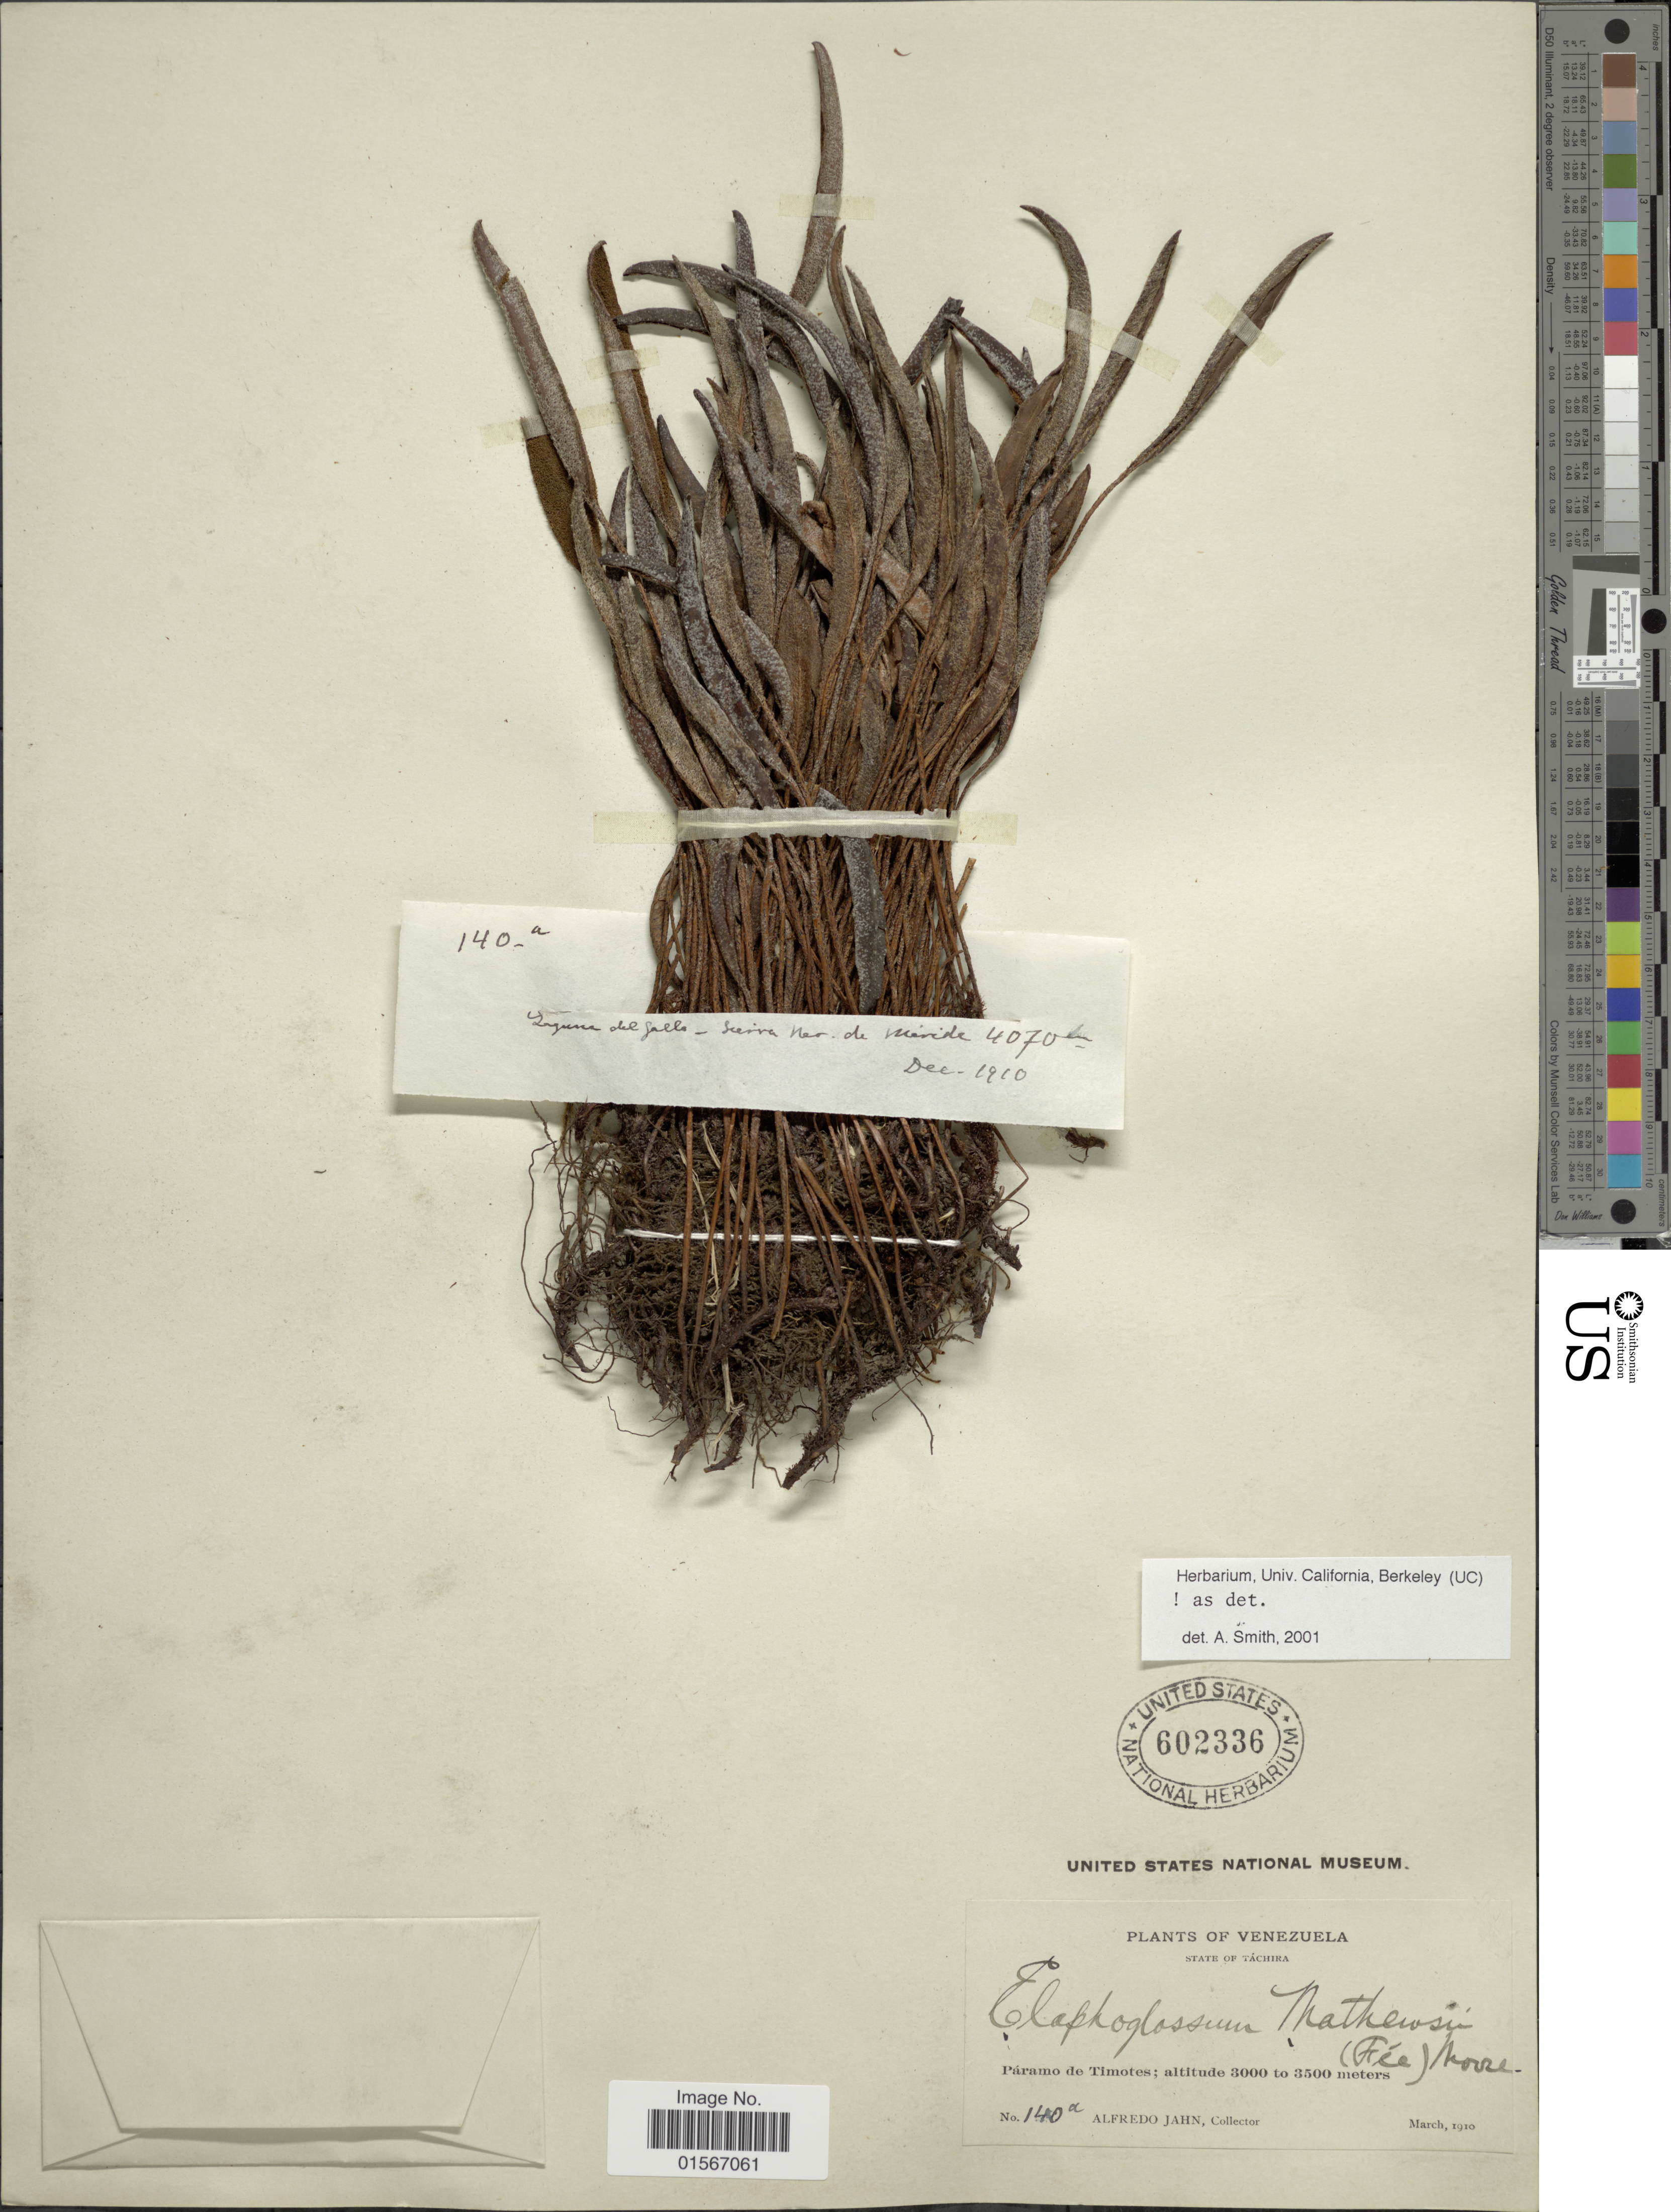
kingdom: Plantae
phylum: Tracheophyta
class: Polypodiopsida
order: Polypodiales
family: Dryopteridaceae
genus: Elaphoglossum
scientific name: Elaphoglossum mathewsii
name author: (Fée) T. Moore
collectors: A. Jahn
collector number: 140a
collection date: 1910-03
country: Venezuela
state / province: Tachira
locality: Páramo de Timotes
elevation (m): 3000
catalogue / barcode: US 602336